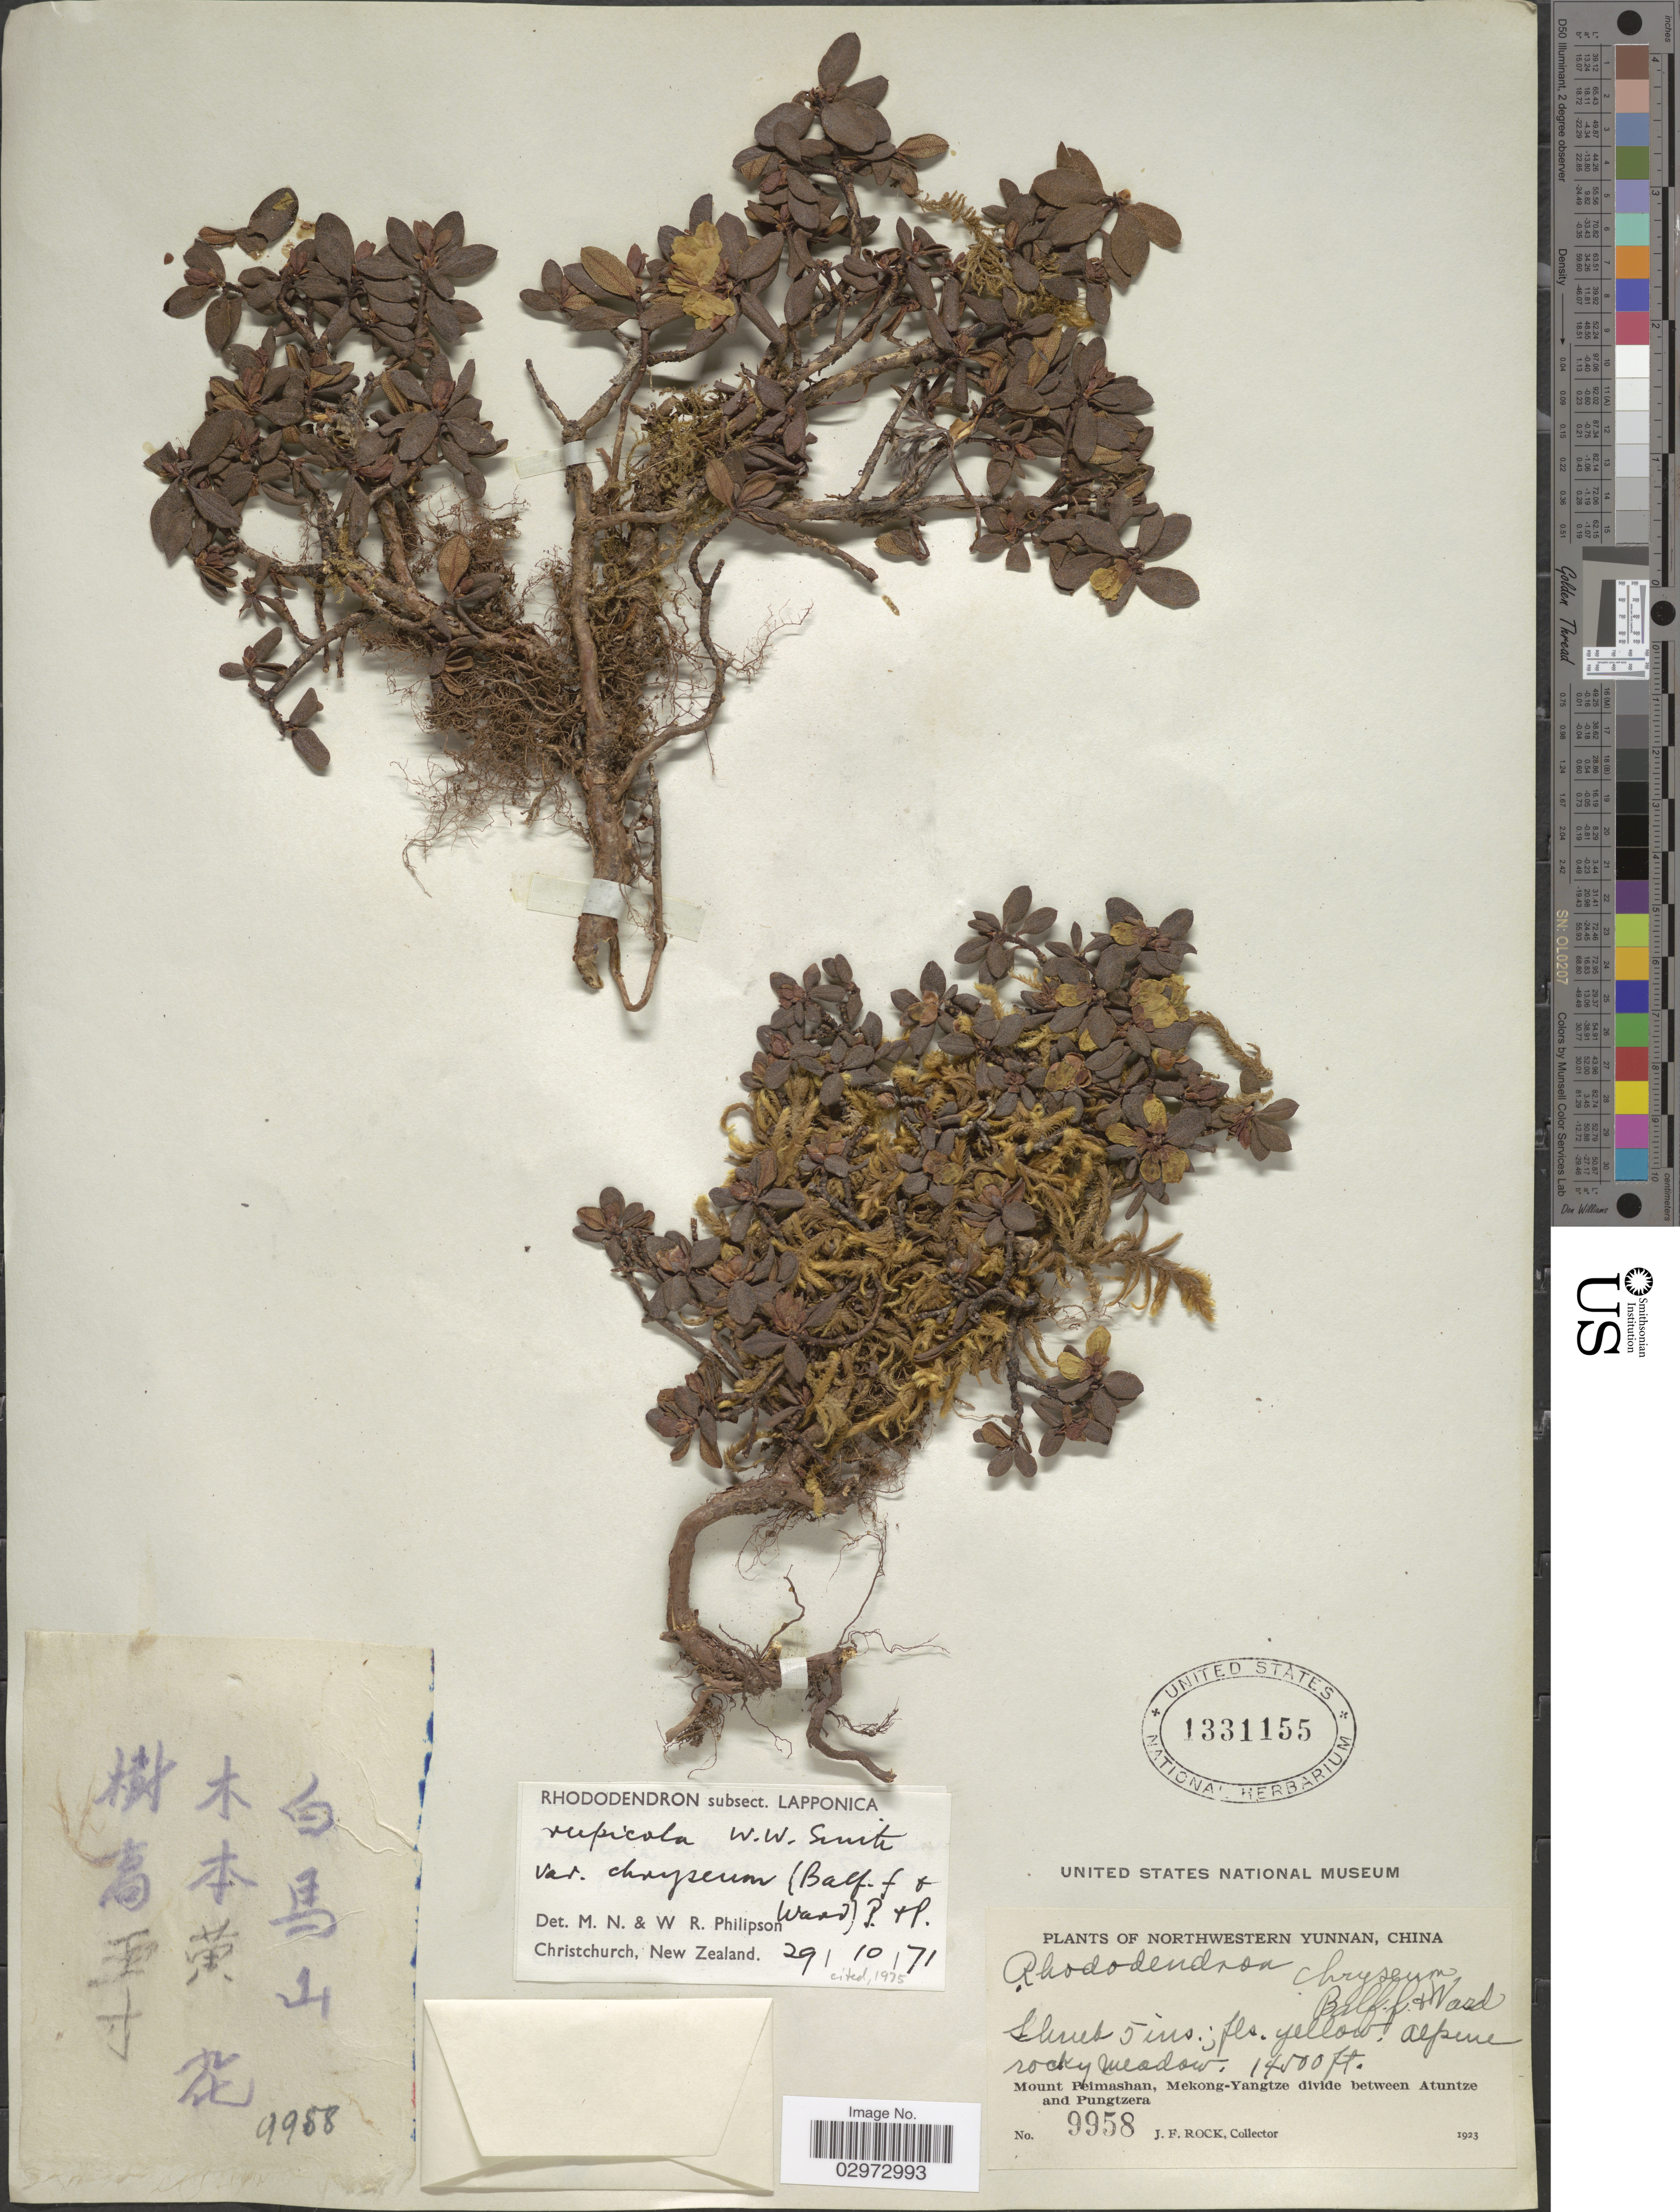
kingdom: Plantae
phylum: Tracheophyta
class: Magnoliopsida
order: Ericales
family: Ericaceae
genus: Rhododendron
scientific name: Rhododendron rupicola var. chryseum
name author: (Balf. f. & Kingdon-Ward) Philipson & M. N. Philipson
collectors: J. Rock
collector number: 9958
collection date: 1923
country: China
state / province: Yunnan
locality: Northwestern Yunnan, Mount Peimashan, Mekong-Yangtze divide between Atuntze and Pungtzera.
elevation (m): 4420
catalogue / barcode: US 1331155